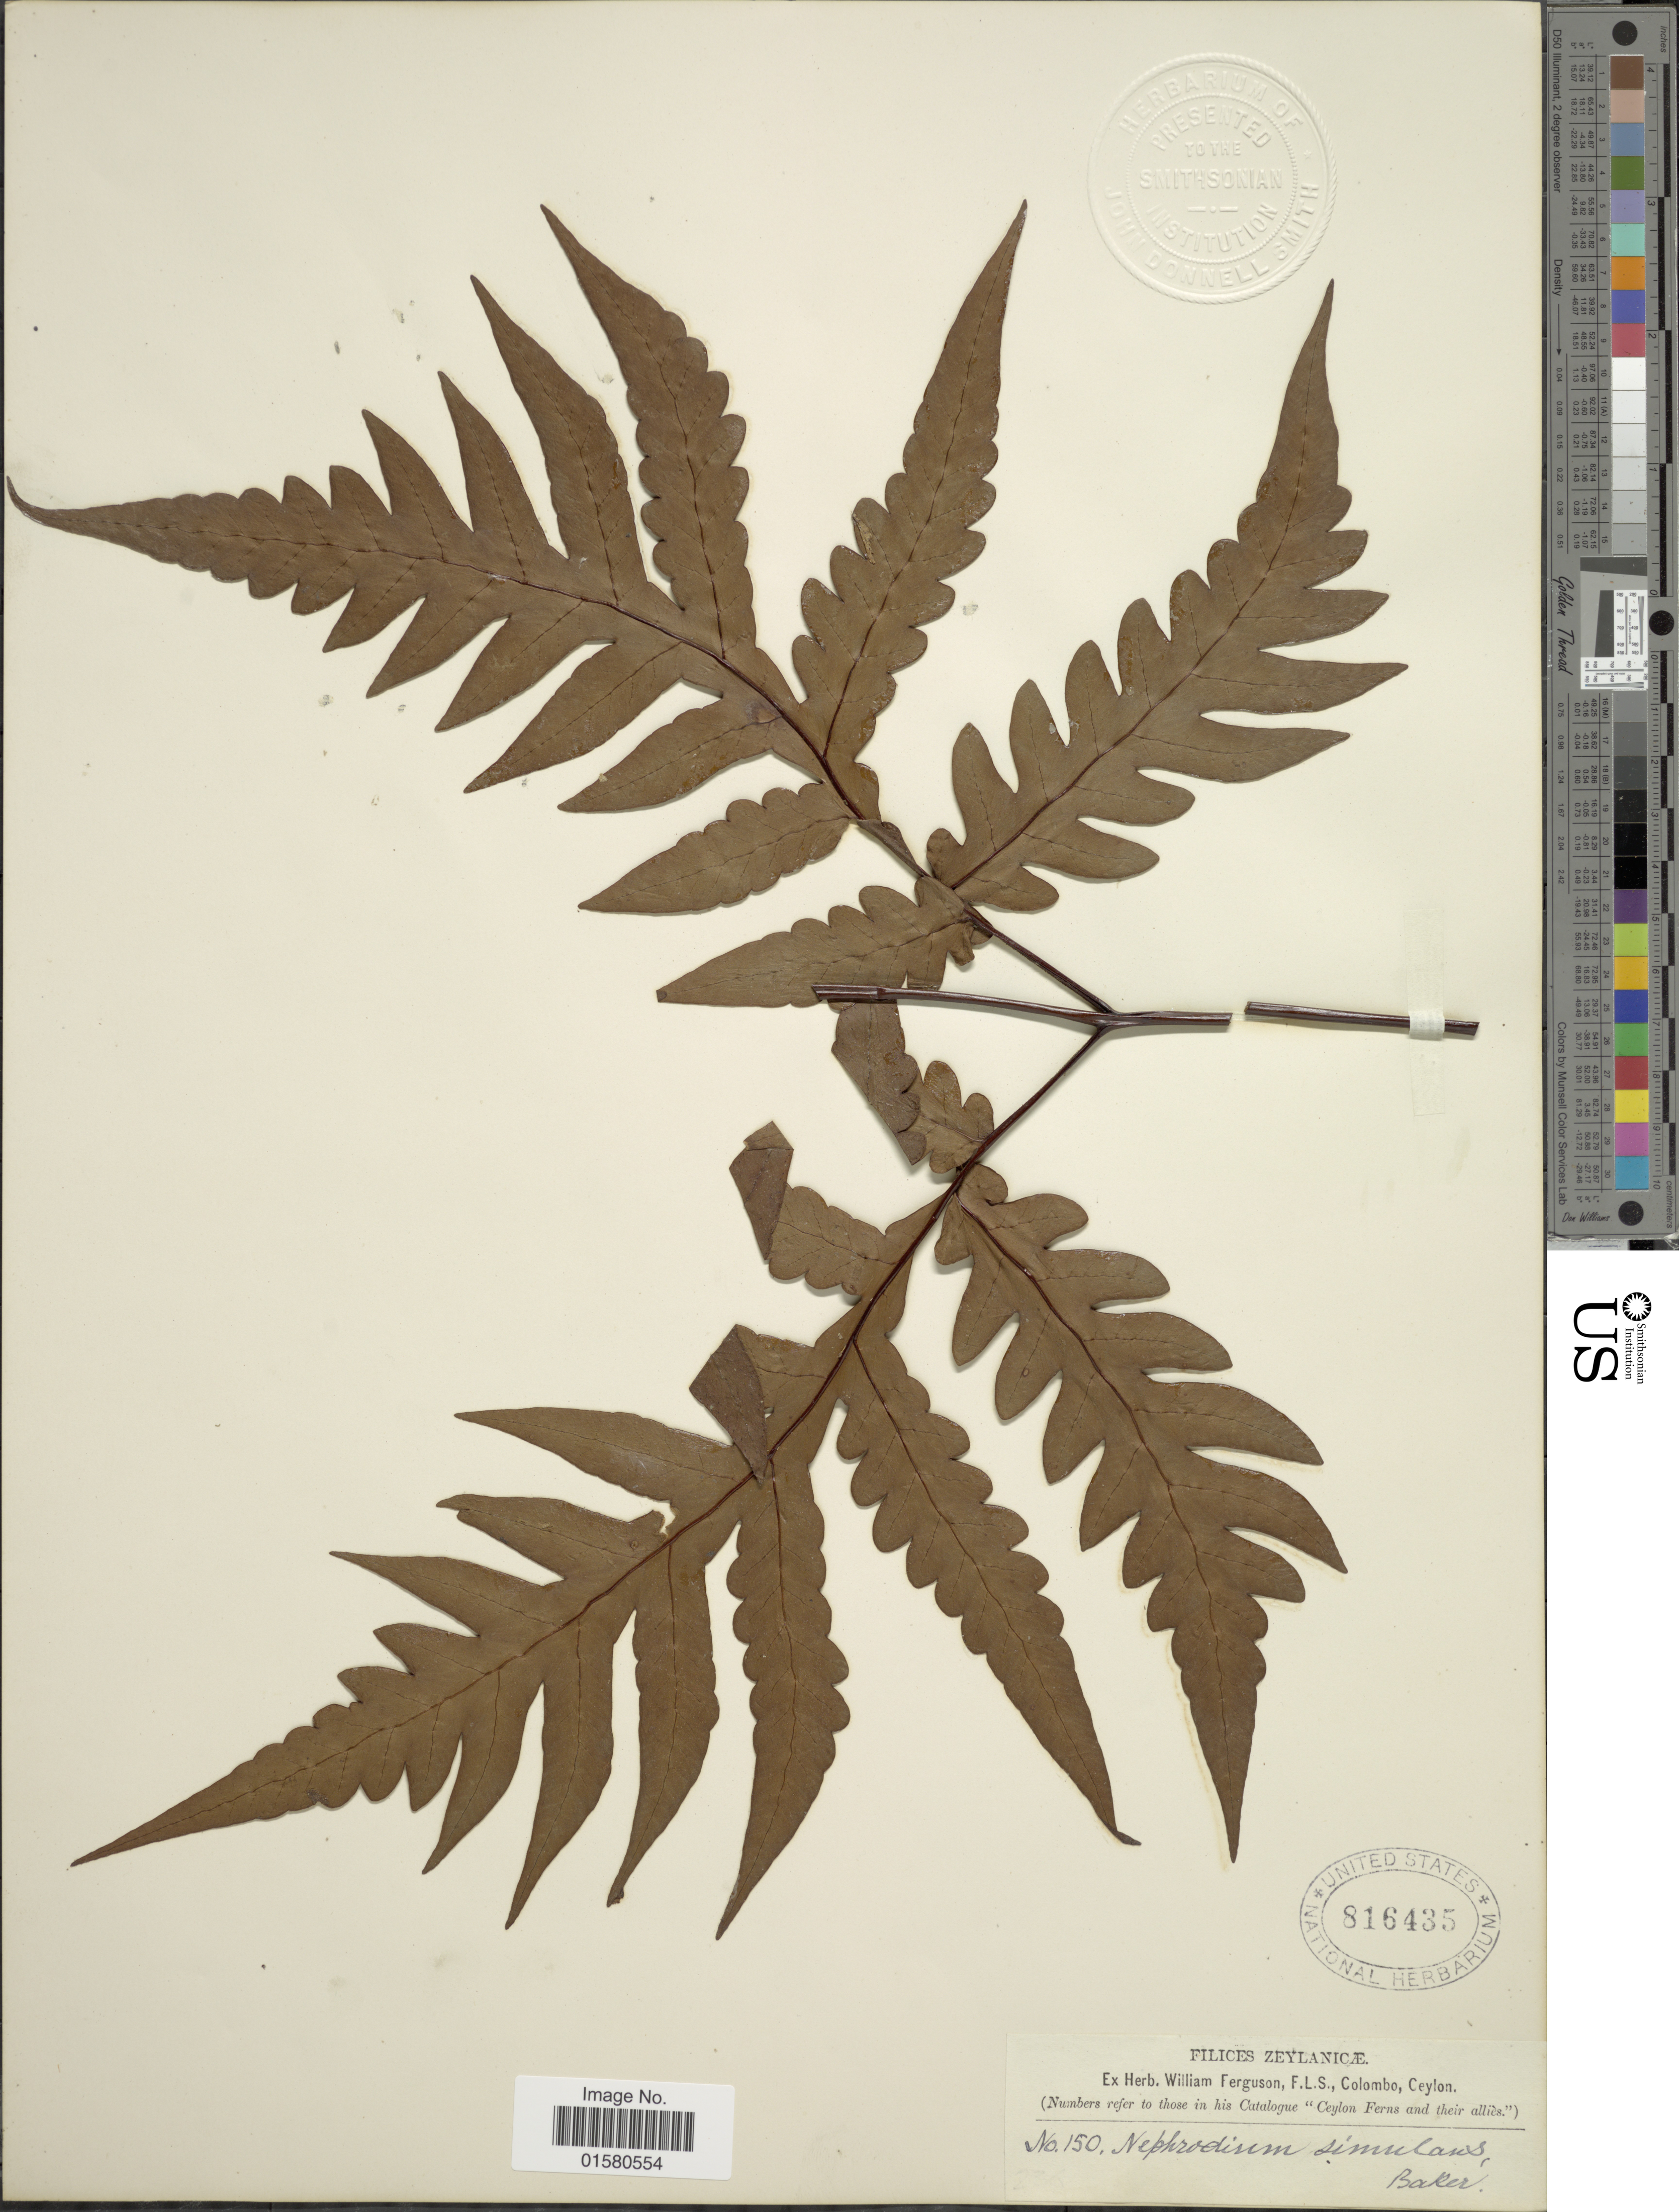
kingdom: Plantae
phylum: Tracheophyta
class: Polypodiopsida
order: Polypodiales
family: Tectariaceae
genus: Tectaria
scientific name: Tectaria thwaitesii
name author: (Bedd.) Ching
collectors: ex herb. W. Ferguson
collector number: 150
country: Sri Lanka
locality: Zeylanicae, Ceylon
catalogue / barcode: US 816435